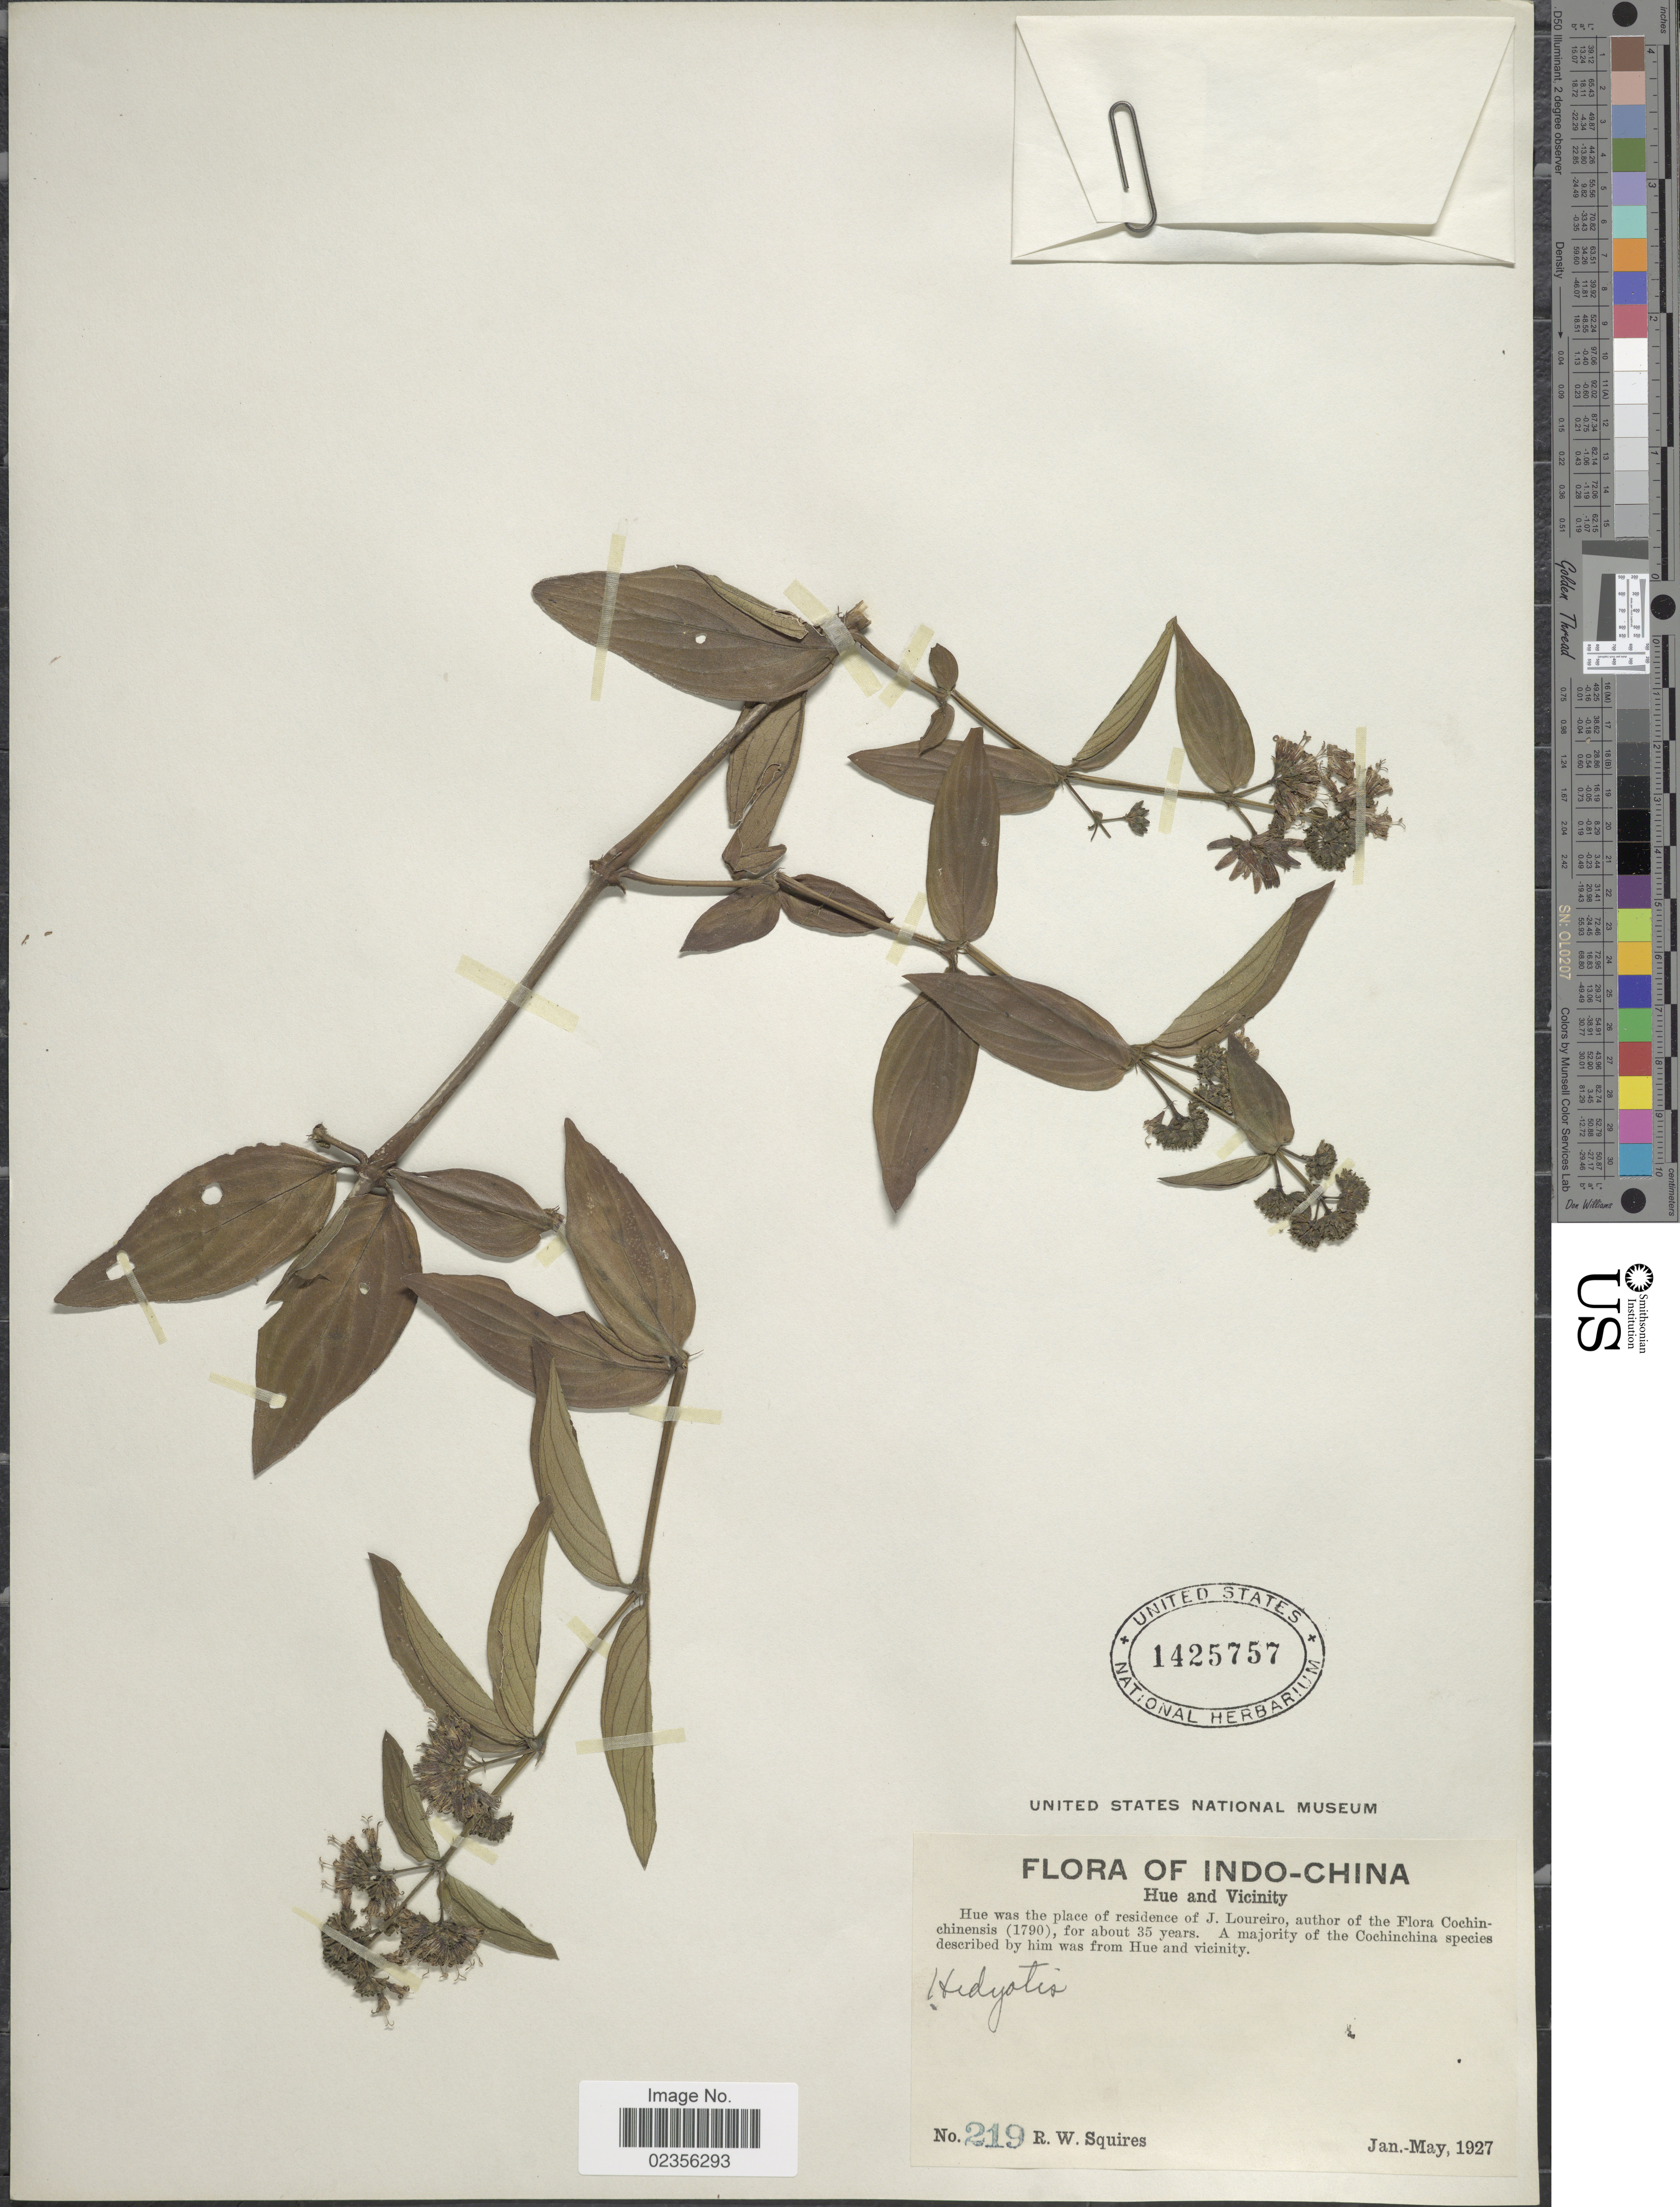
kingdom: Plantae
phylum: Tracheophyta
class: Magnoliopsida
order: Gentianales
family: Rubiaceae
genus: Hedyotis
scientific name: Hedyotis sp.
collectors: R. Squires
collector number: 219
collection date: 1927-01/1927-05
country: Vietnam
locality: Indo-China, Hue and Vicinity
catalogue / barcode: US 1425757